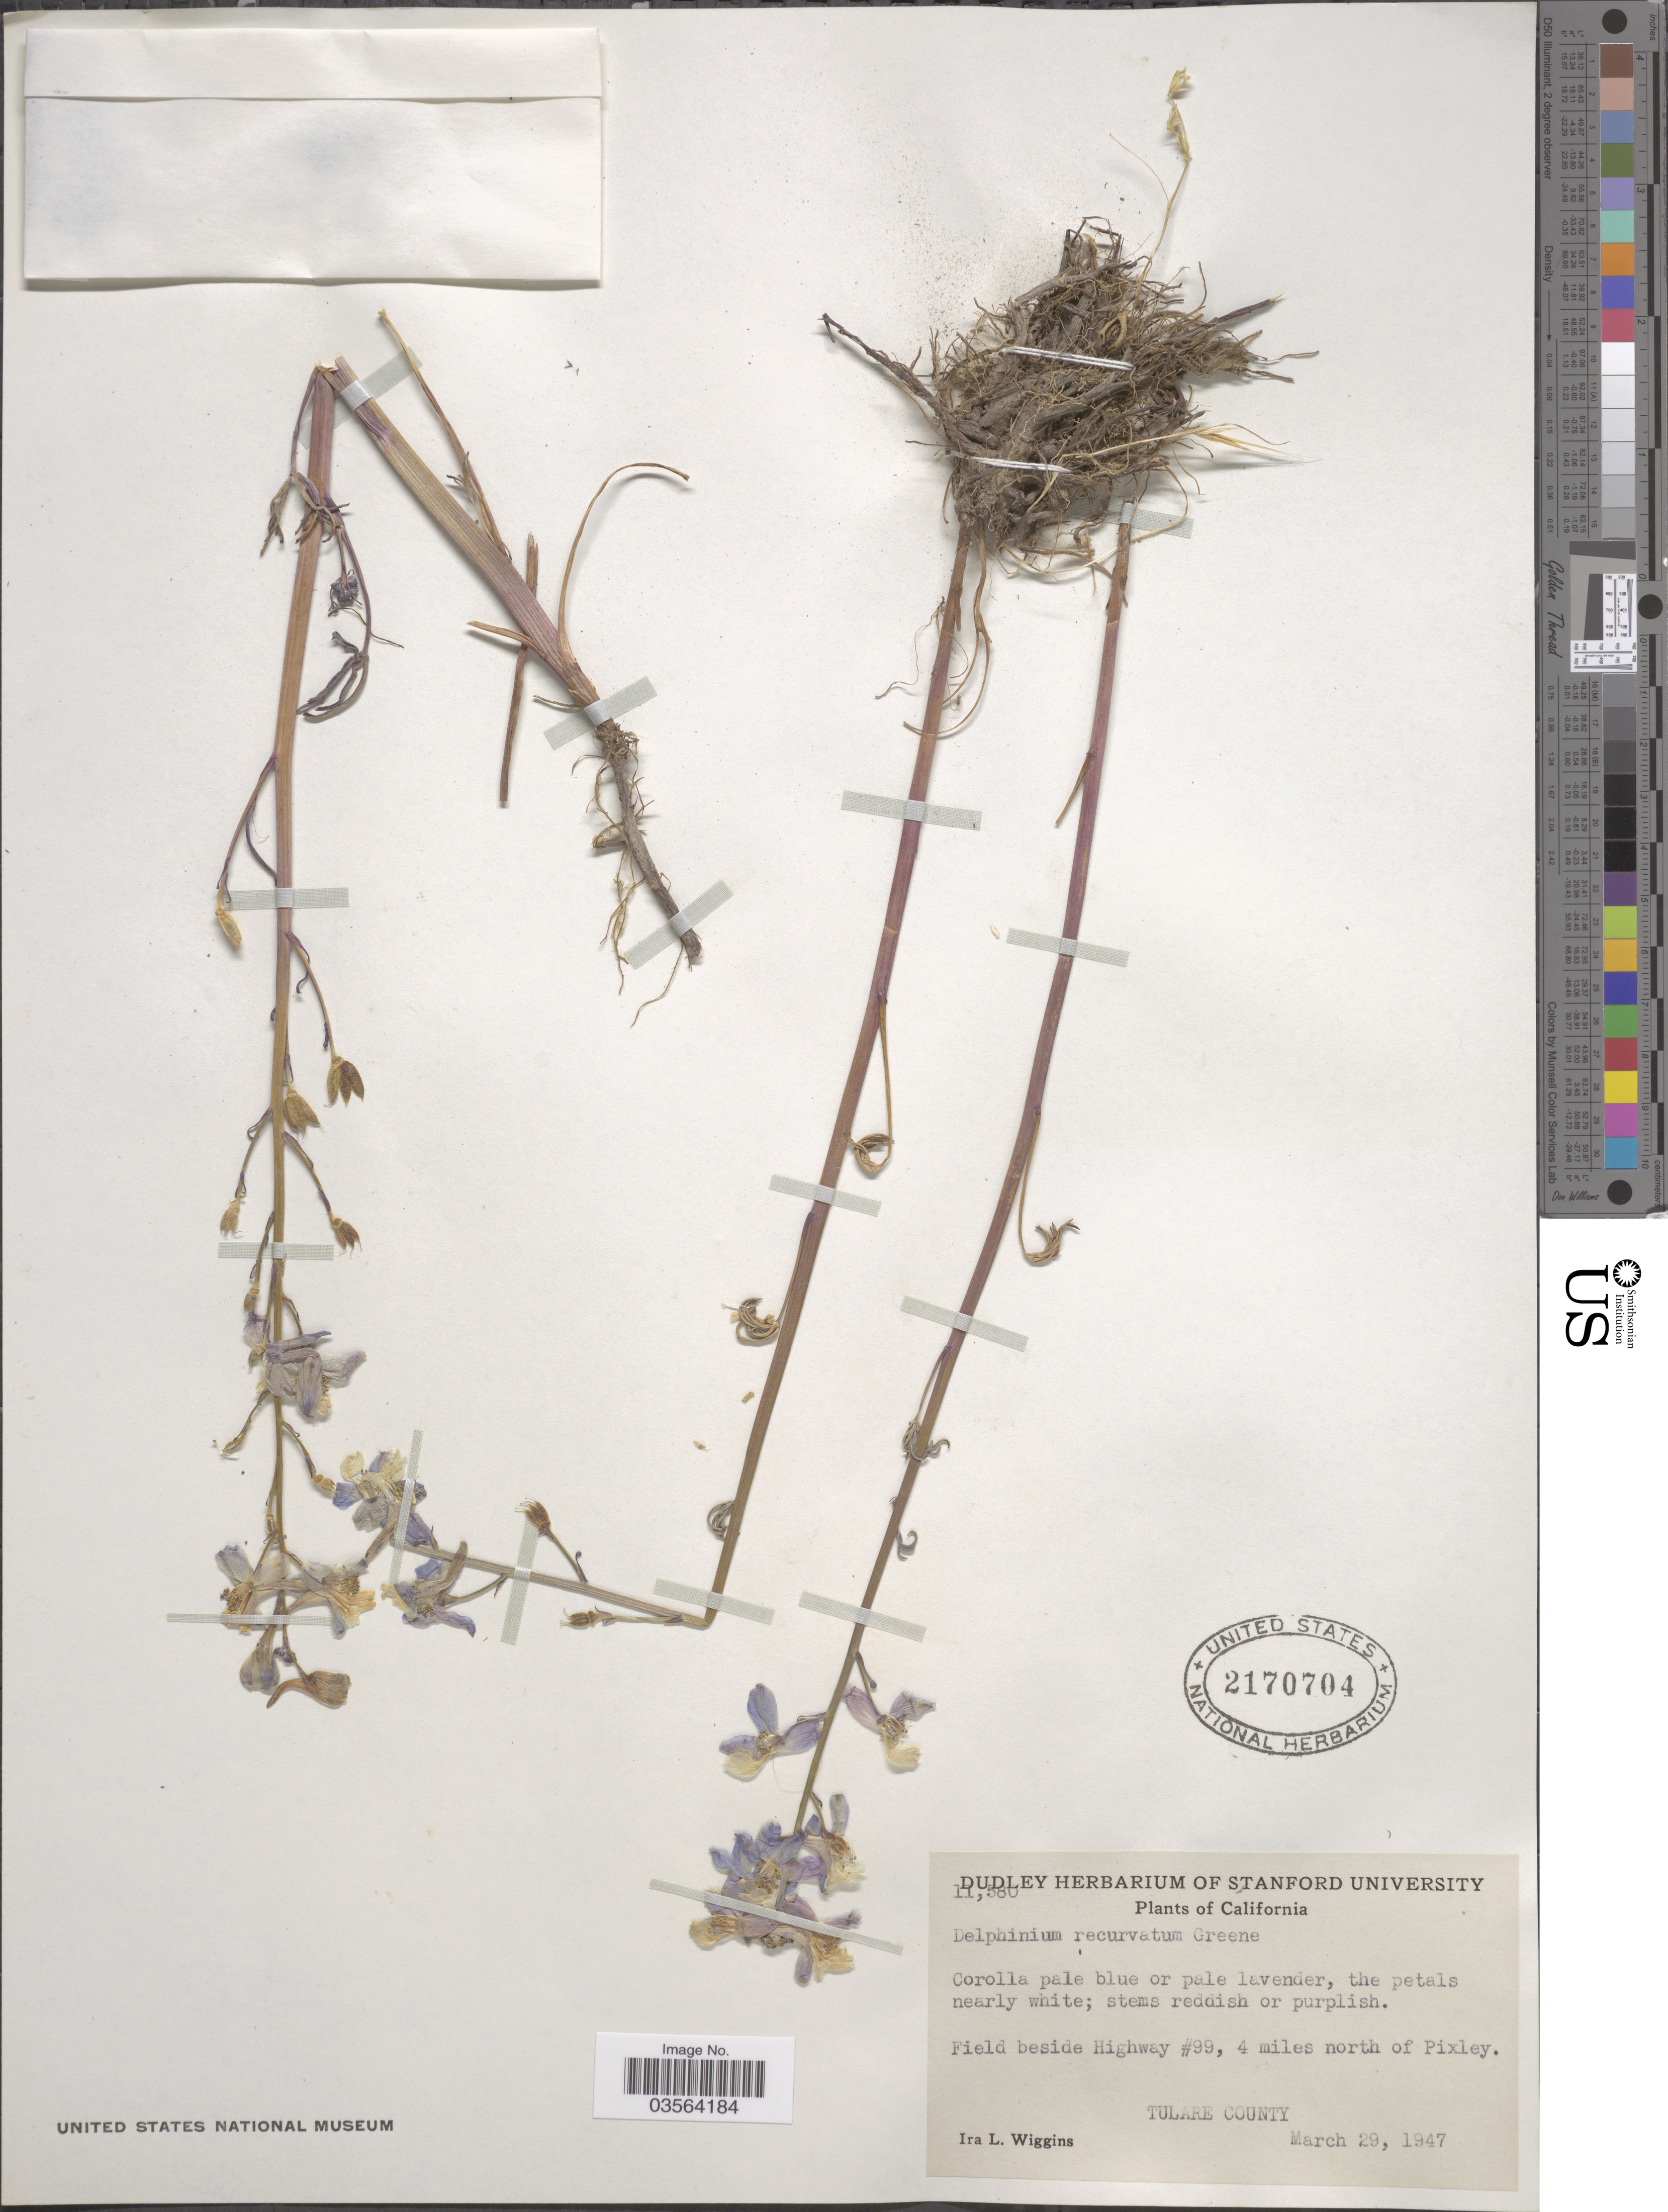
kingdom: Plantae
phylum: Tracheophyta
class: Magnoliopsida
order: Ranunculales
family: Ranunculaceae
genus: Delphinium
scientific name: Delphinium recurvatum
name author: Greene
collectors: I. L. Wiggins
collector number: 11580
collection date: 1947-03-29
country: United States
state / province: California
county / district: Tulare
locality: Field beside Highway #99, 4 miles north of Pixley, Tulare County.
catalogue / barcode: US 2170704